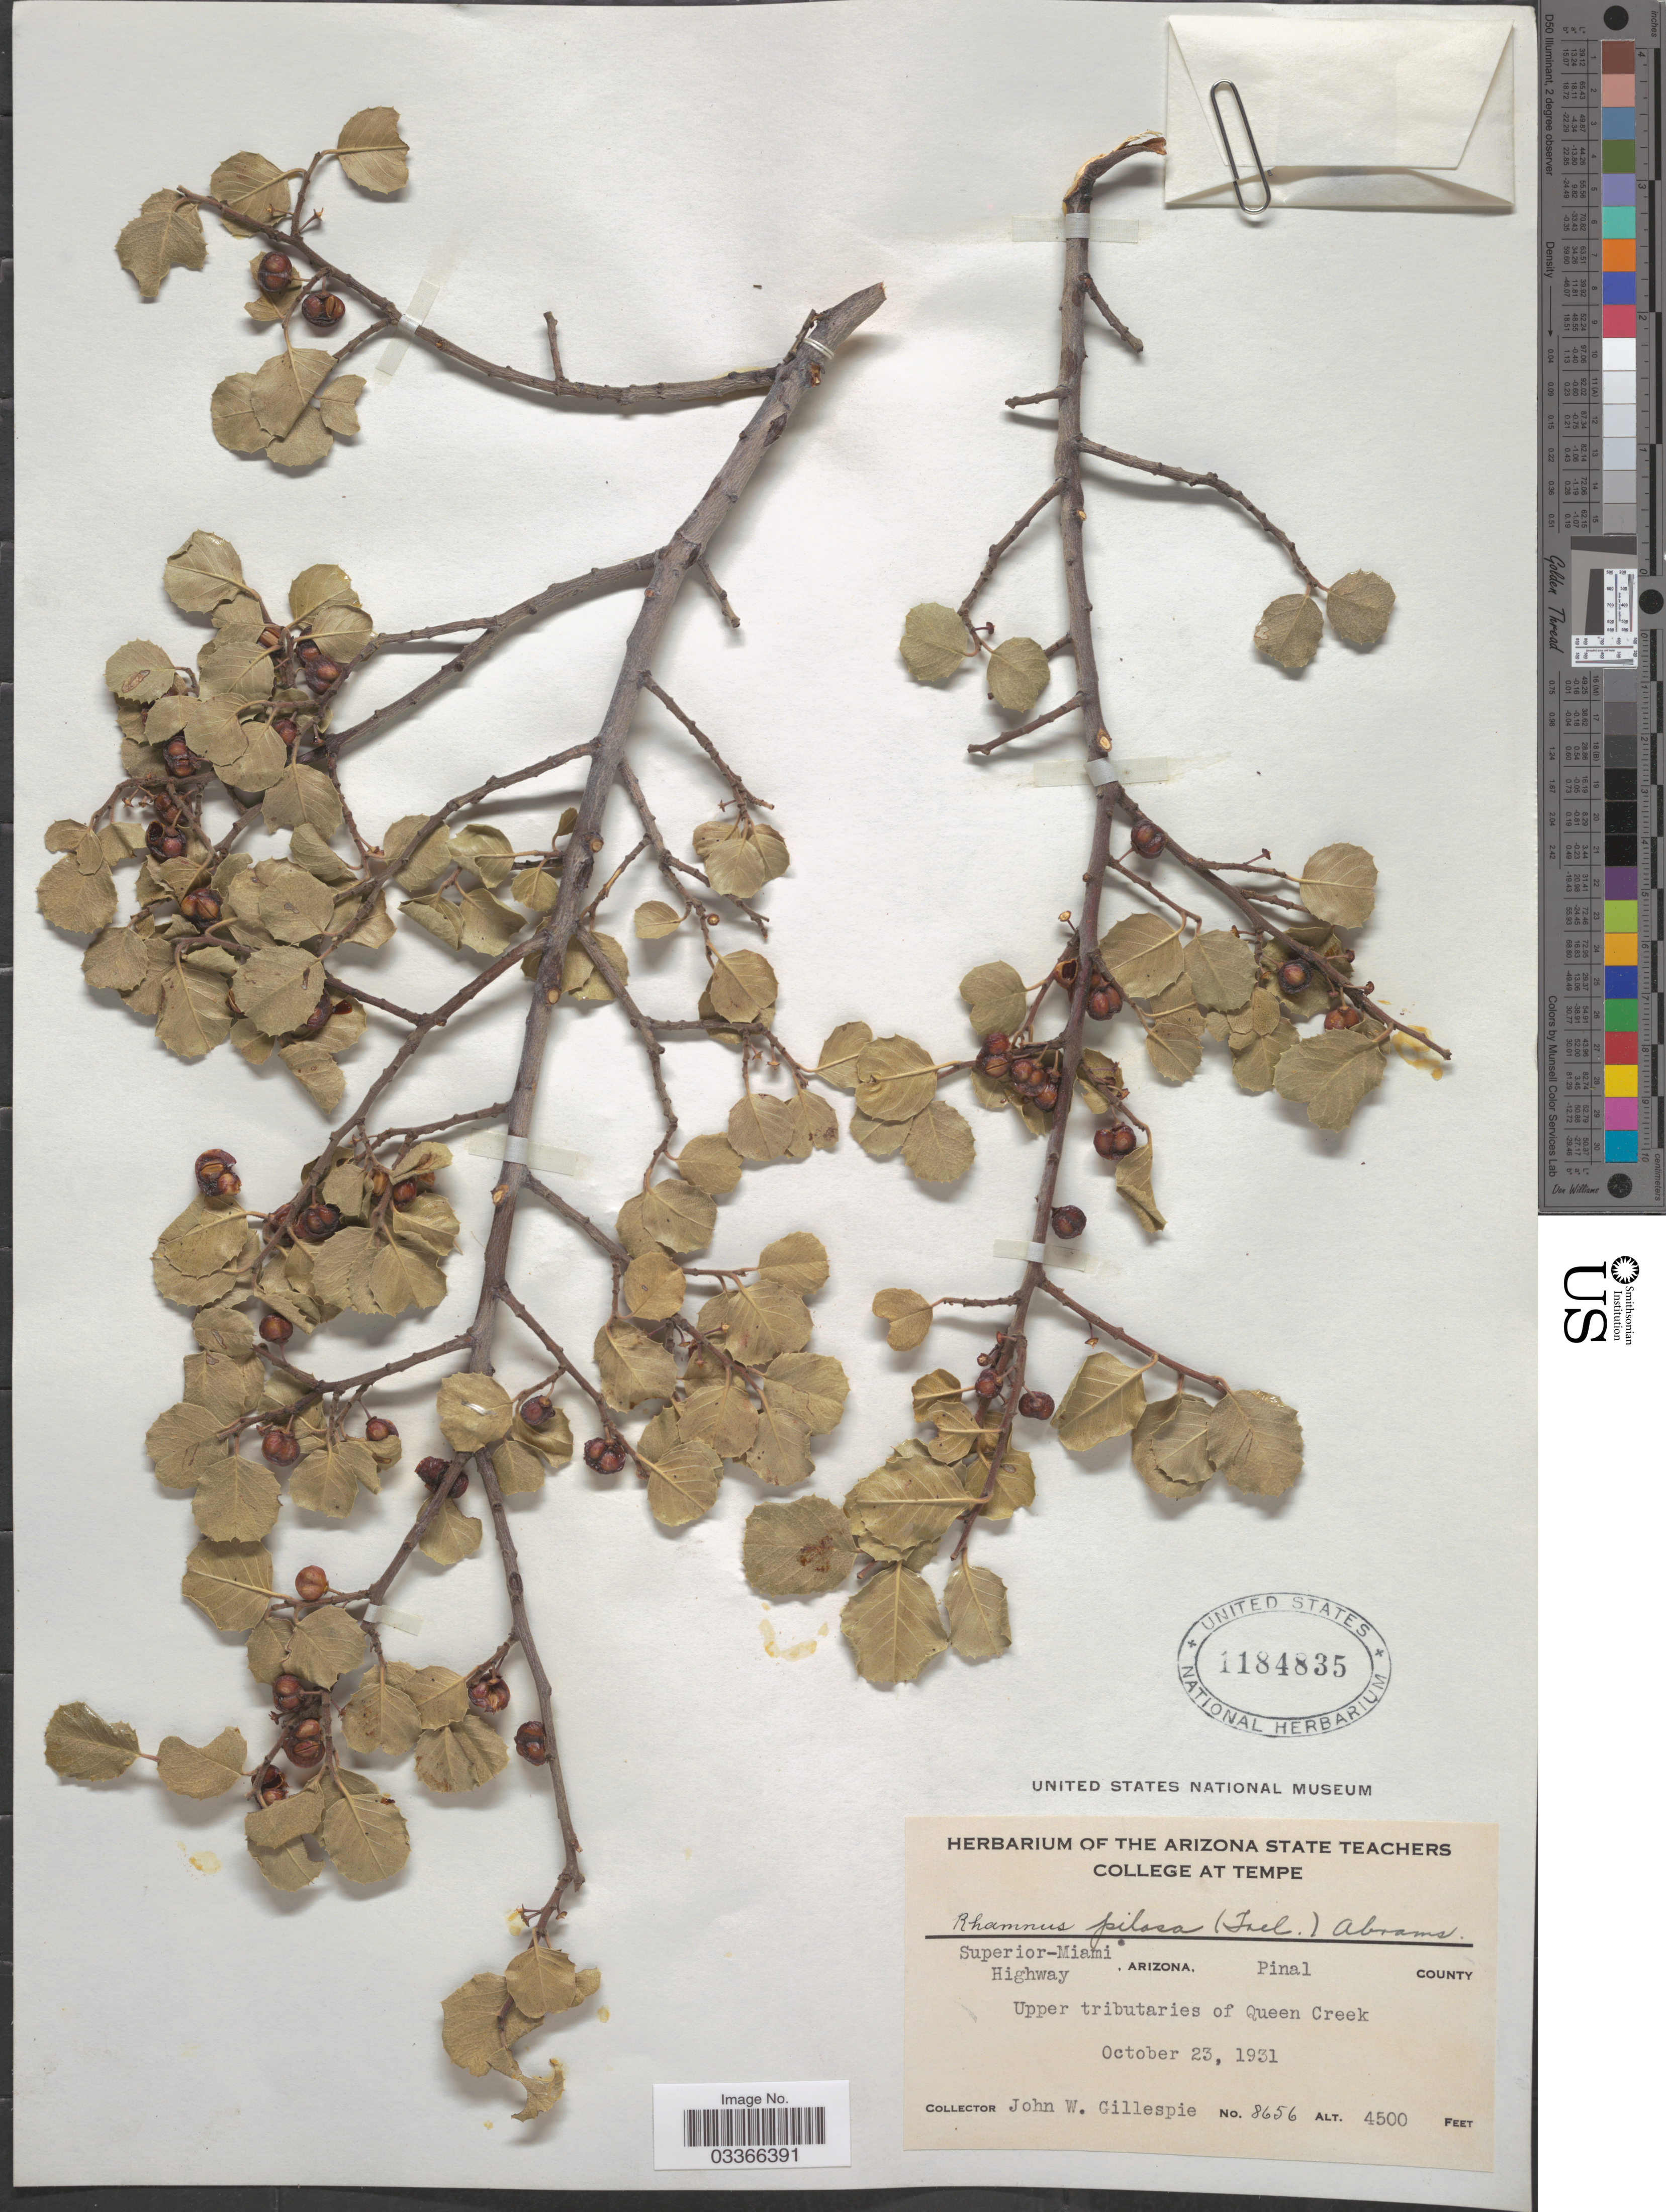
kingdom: Plantae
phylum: Tracheophyta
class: Magnoliopsida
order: Rosales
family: Rhamnaceae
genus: Rhamnus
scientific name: Rhamnus crocea var. ilicifolia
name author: (Kellogg) Greene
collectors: J. W. Gillespie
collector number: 8656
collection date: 1931-10-23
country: United States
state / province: Arizona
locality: Superior-Miami Highway, Pinal County. Upper tributaries of Queen Creek.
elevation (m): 1372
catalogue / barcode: US 1184835